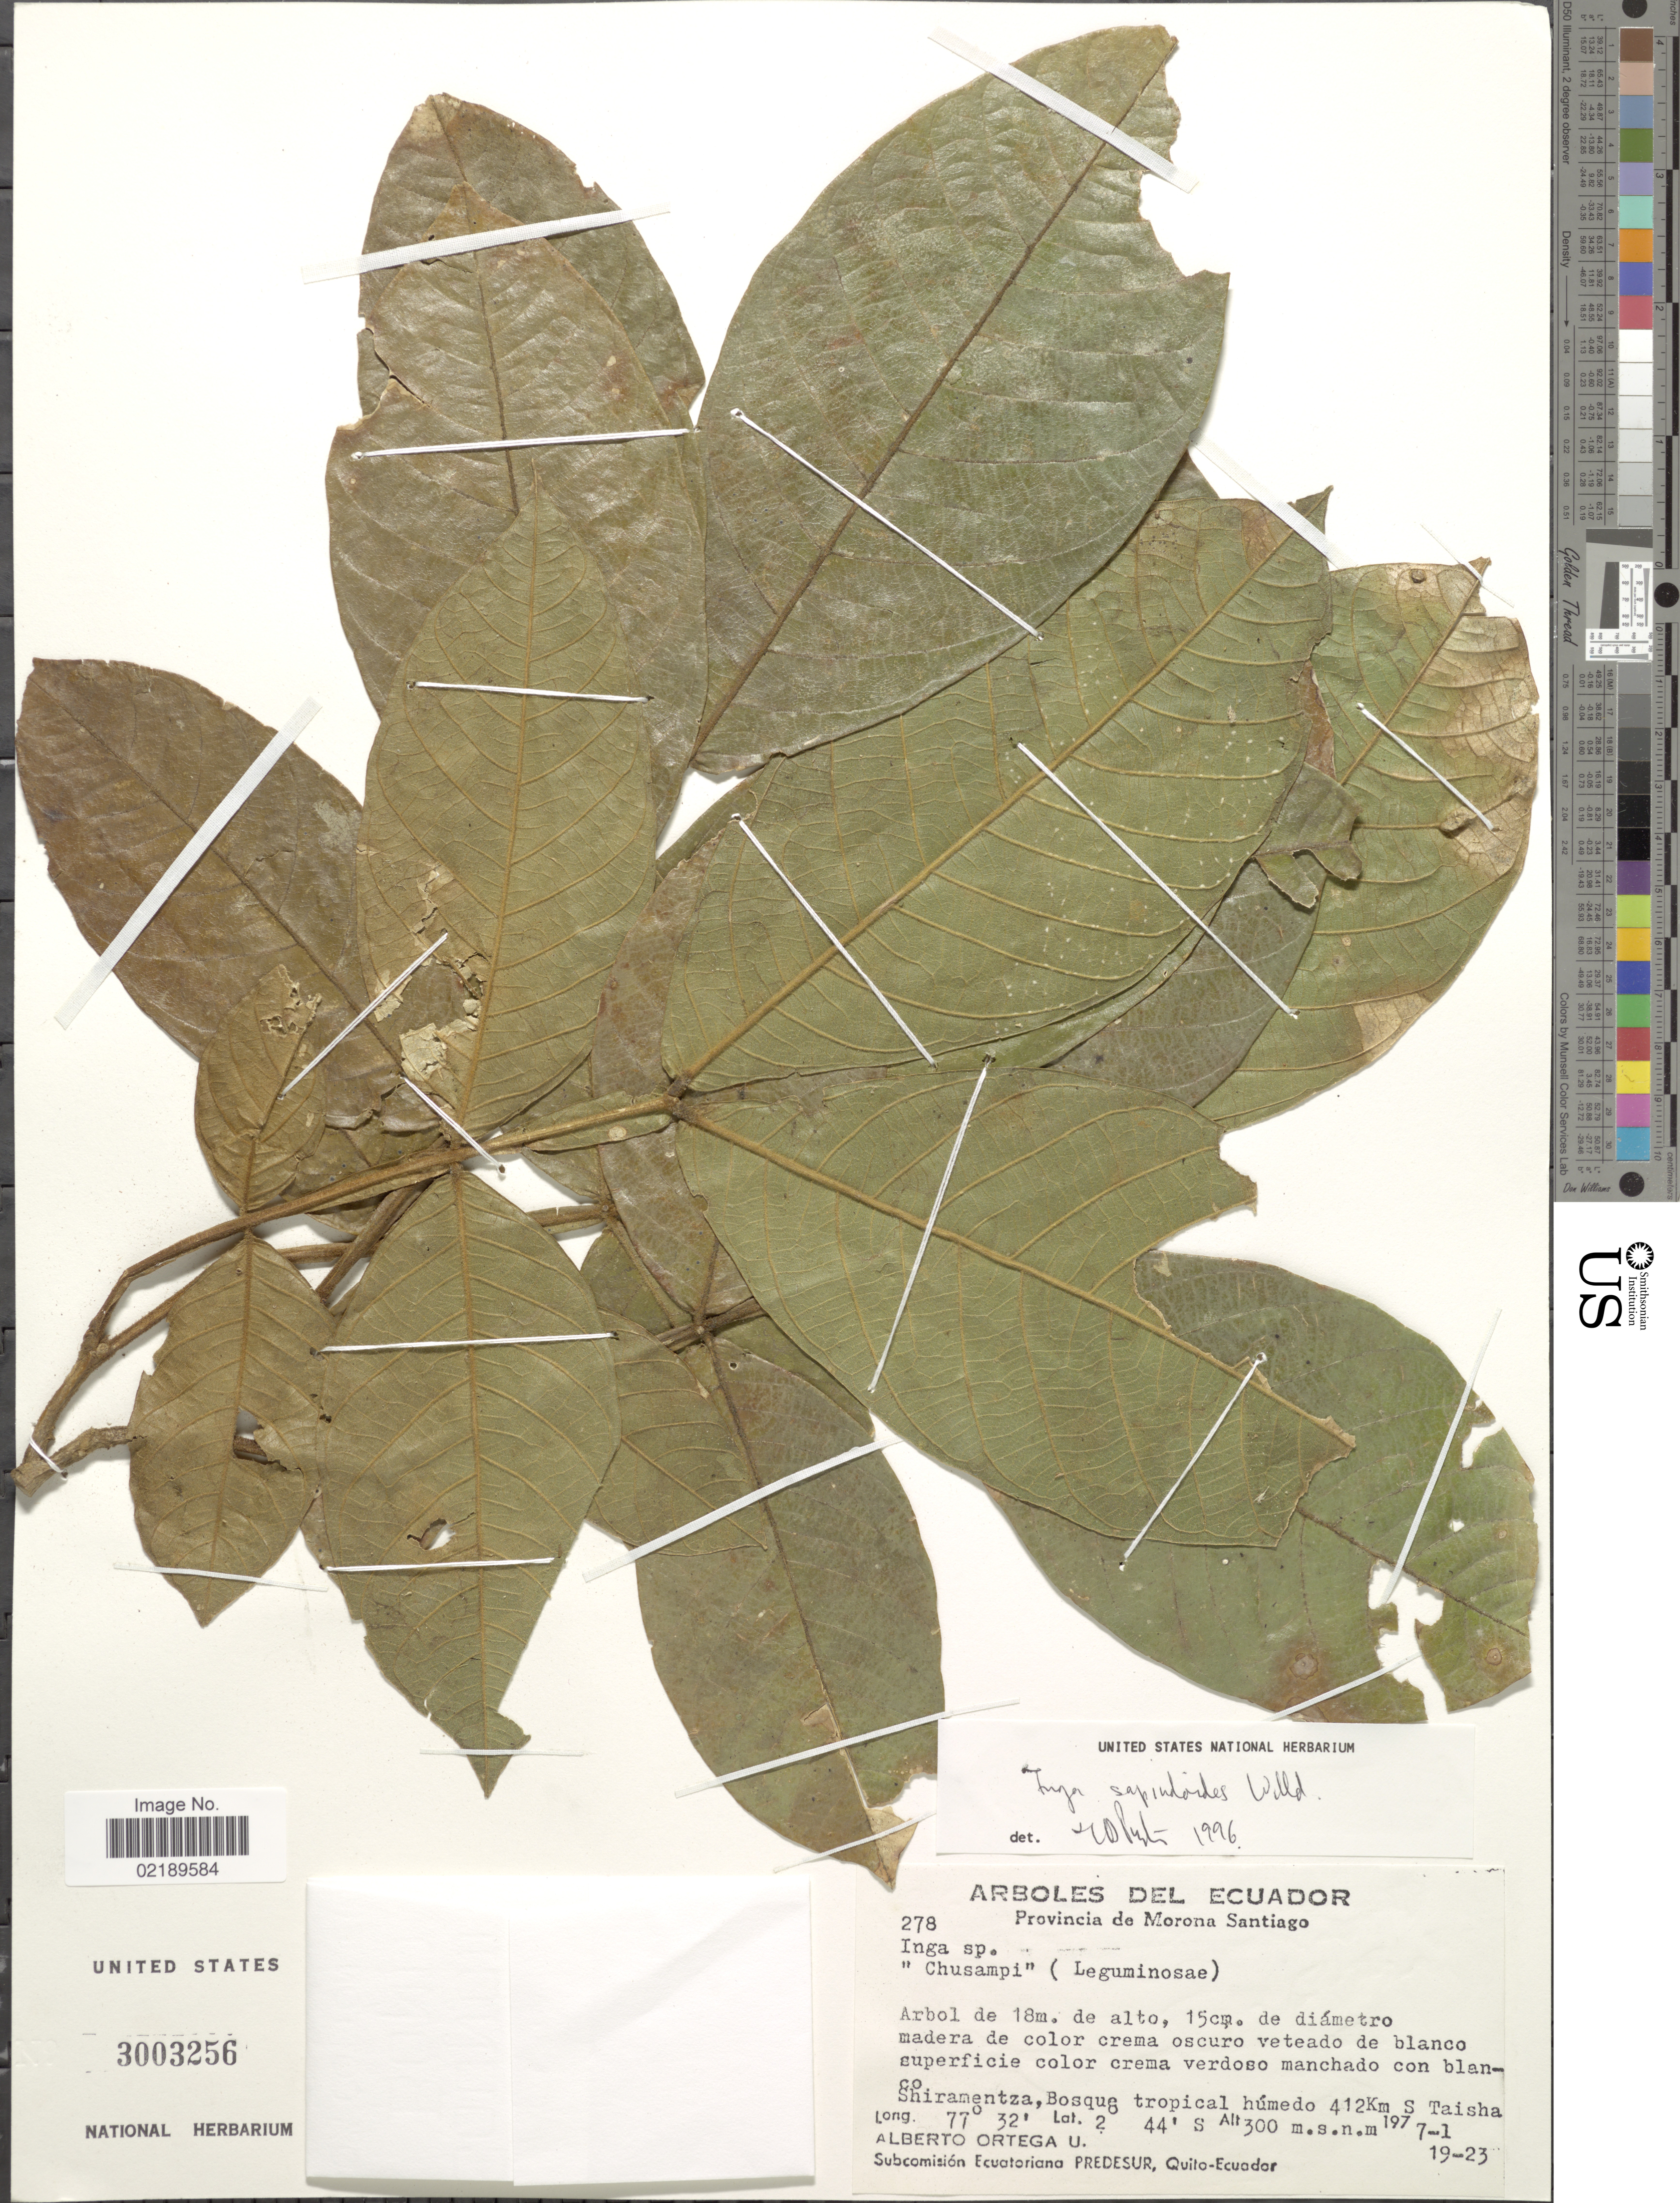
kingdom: Plantae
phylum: Tracheophyta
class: Magnoliopsida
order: Fabales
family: Fabaceae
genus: Inga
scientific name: Inga sapindoides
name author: Willd.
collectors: A. T. Ortega U.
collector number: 278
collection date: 1977-01-19/1977-01-23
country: Ecuador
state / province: Morona-Santiago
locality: Shiramentza, Bosque tropical humedo 412 Km S Taisha.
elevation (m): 300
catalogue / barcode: US 3003256